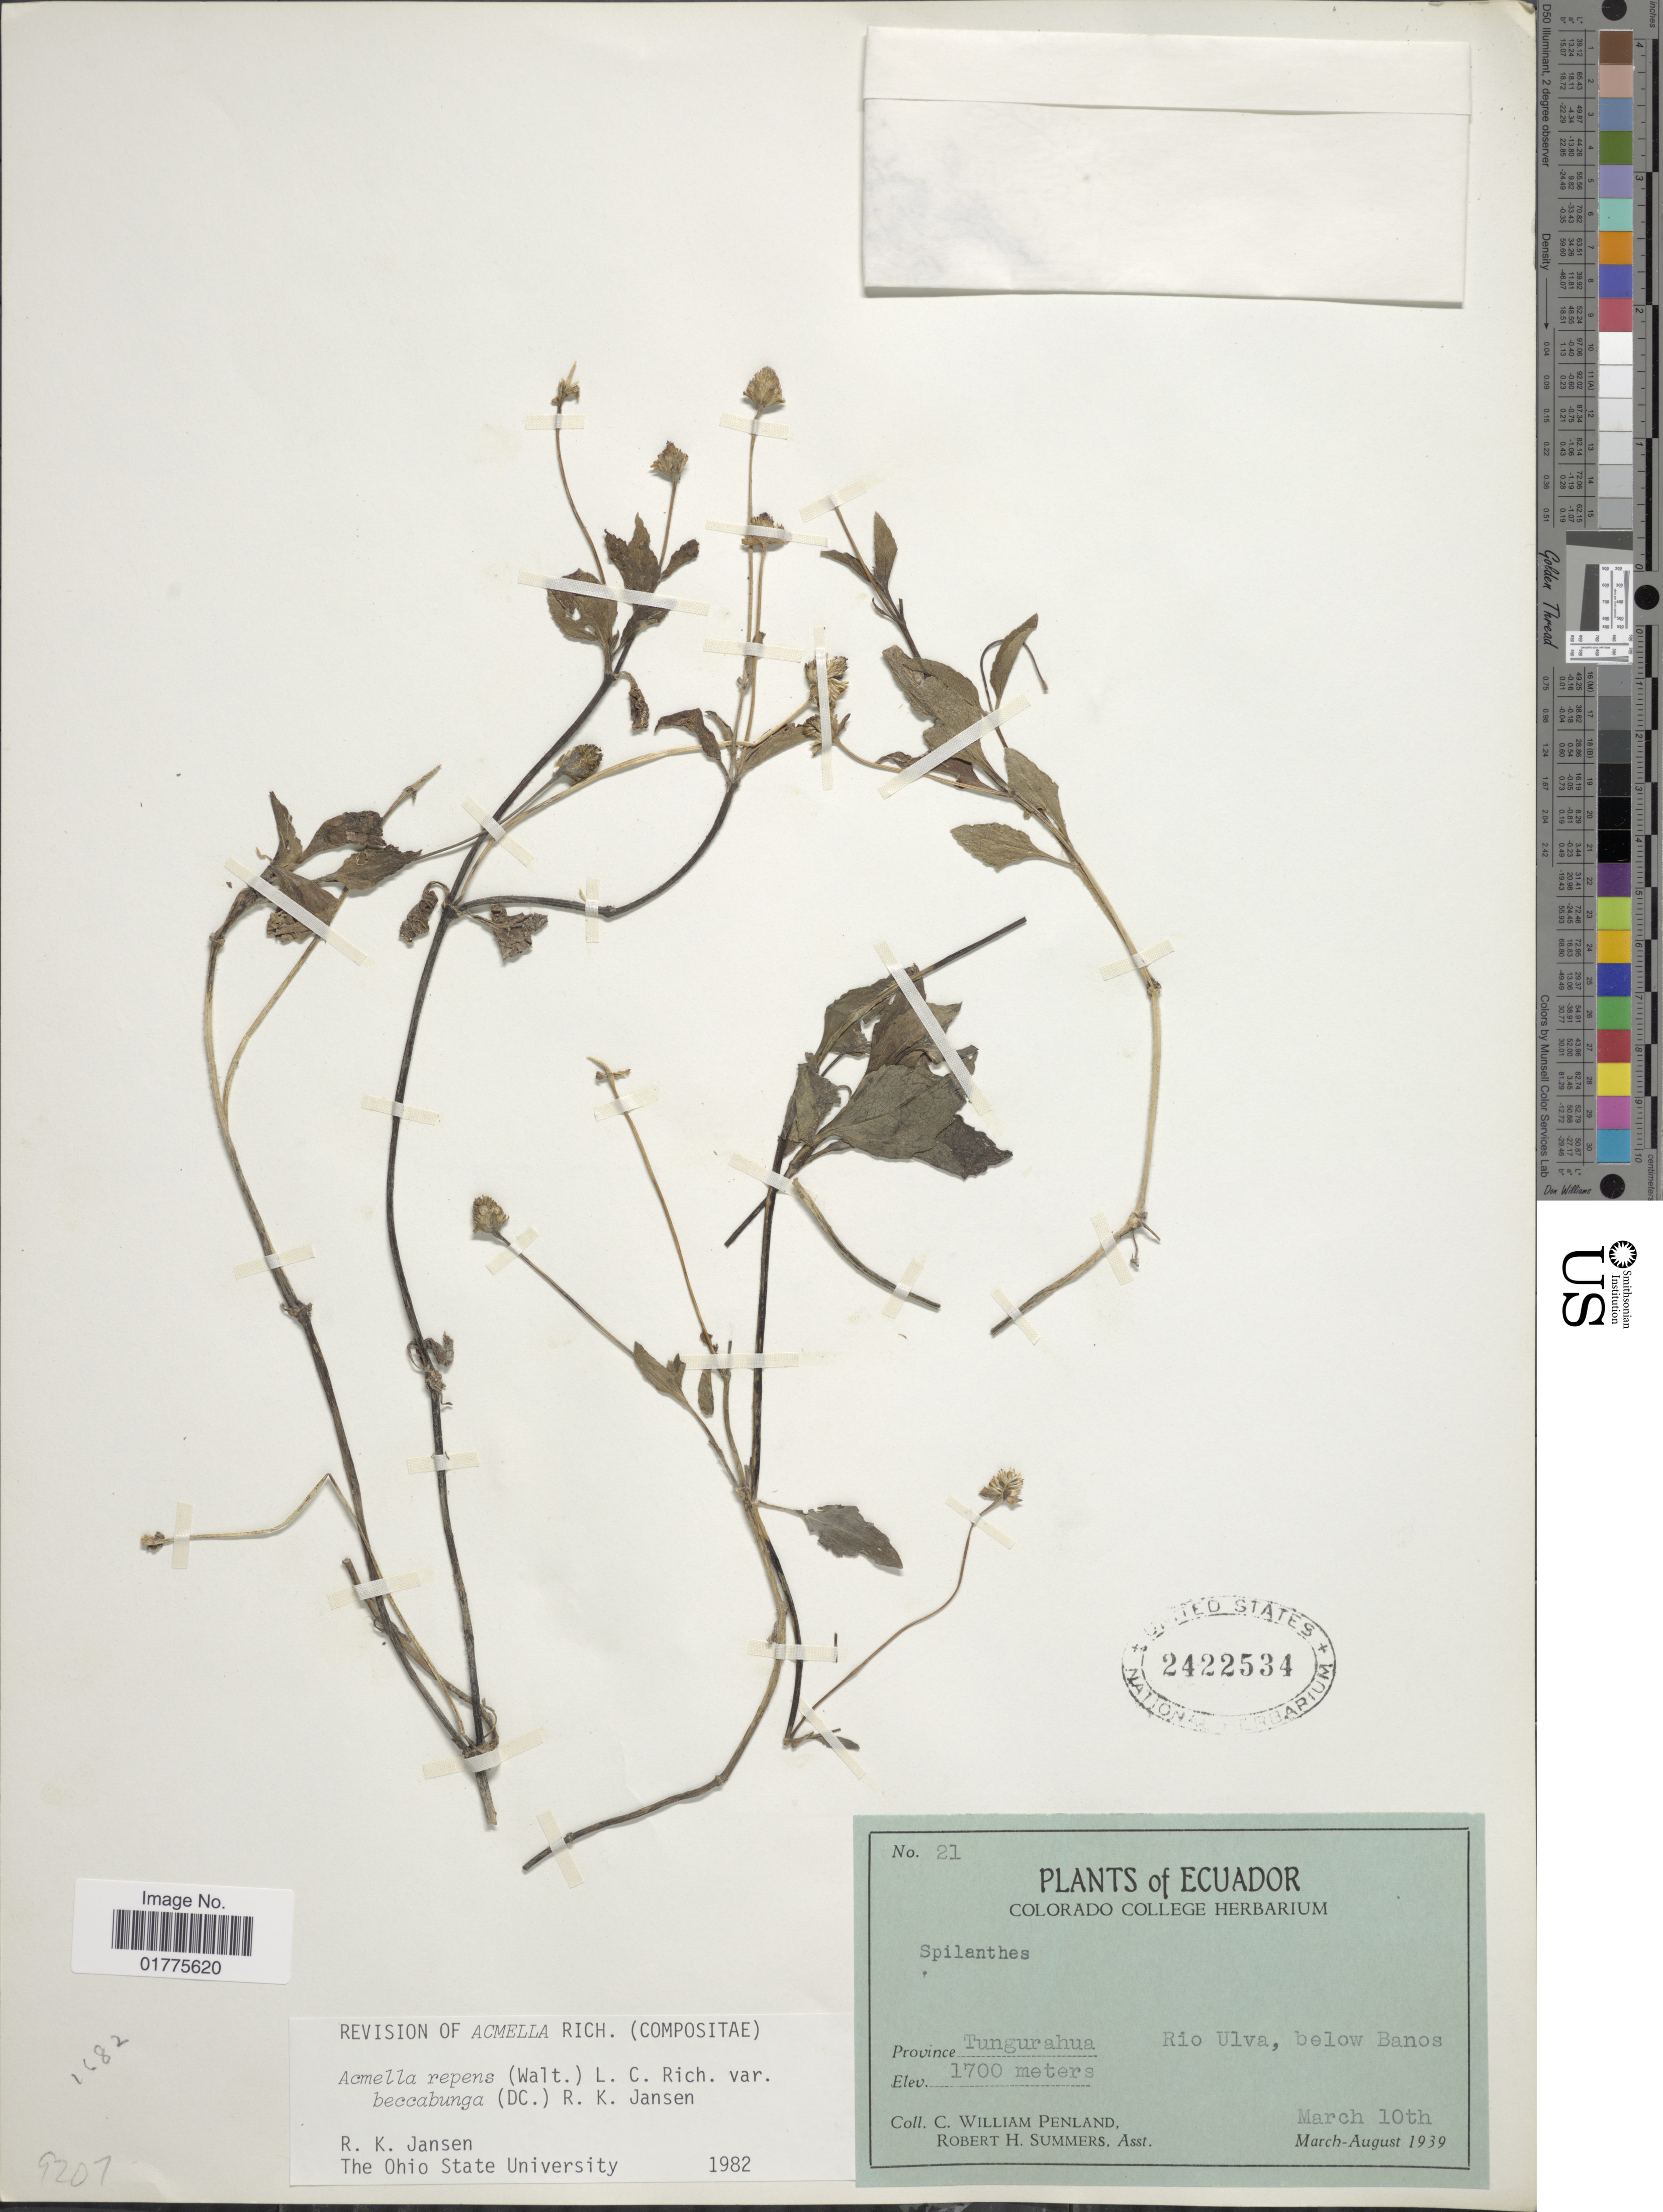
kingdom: Plantae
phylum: Tracheophyta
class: Magnoliopsida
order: Asterales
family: Asteraceae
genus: Acmella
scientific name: Acmella repens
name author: (Walter) Rich.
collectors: C. W. Penland & R. Summers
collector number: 21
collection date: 1939-03-10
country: Ecuador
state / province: Tungurahua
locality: Rio Ulva, below Banos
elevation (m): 1700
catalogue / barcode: US 2422534